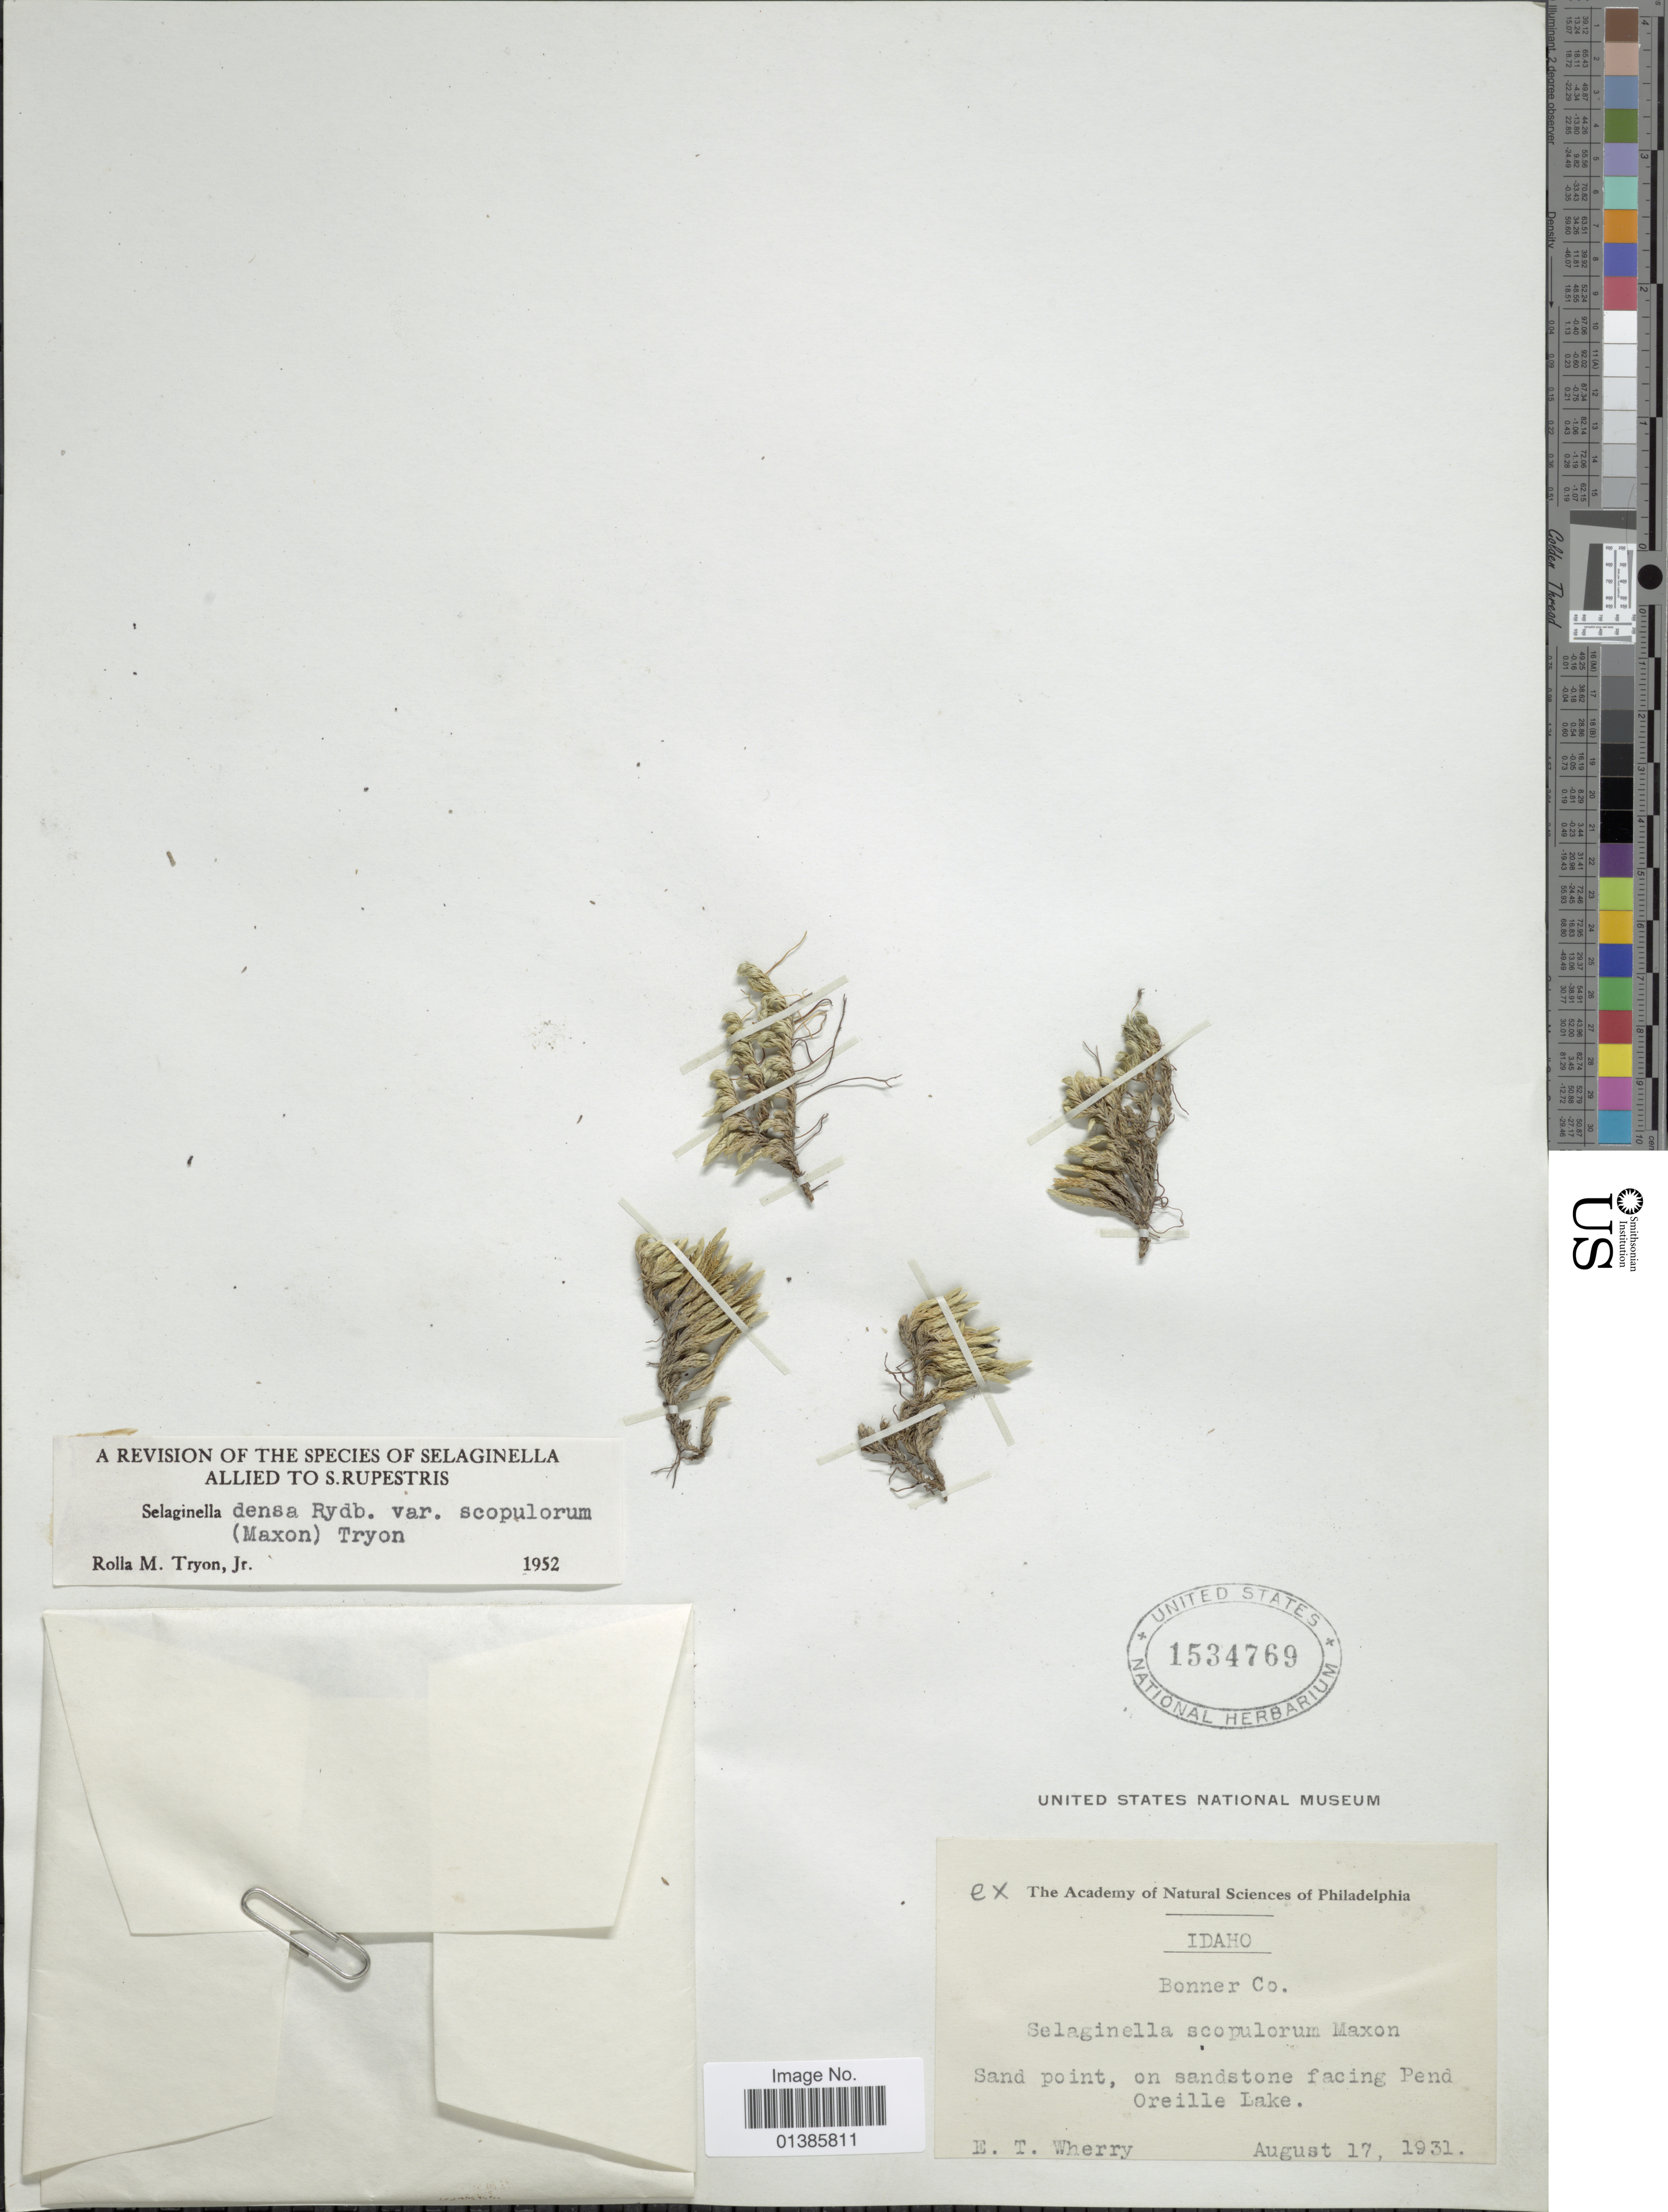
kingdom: Plantae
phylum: Tracheophyta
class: Lycopodiopsida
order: Selaginellales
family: Selaginellaceae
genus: Selaginella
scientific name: Selaginella densa var. scopulorum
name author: (Maxon) R.M. Tryon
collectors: E. T. Wherry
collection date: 1931-08-17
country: United States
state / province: Idaho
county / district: Bonner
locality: Sand point, on sandstone facing Pend Oreille Lake.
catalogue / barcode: US 1534769